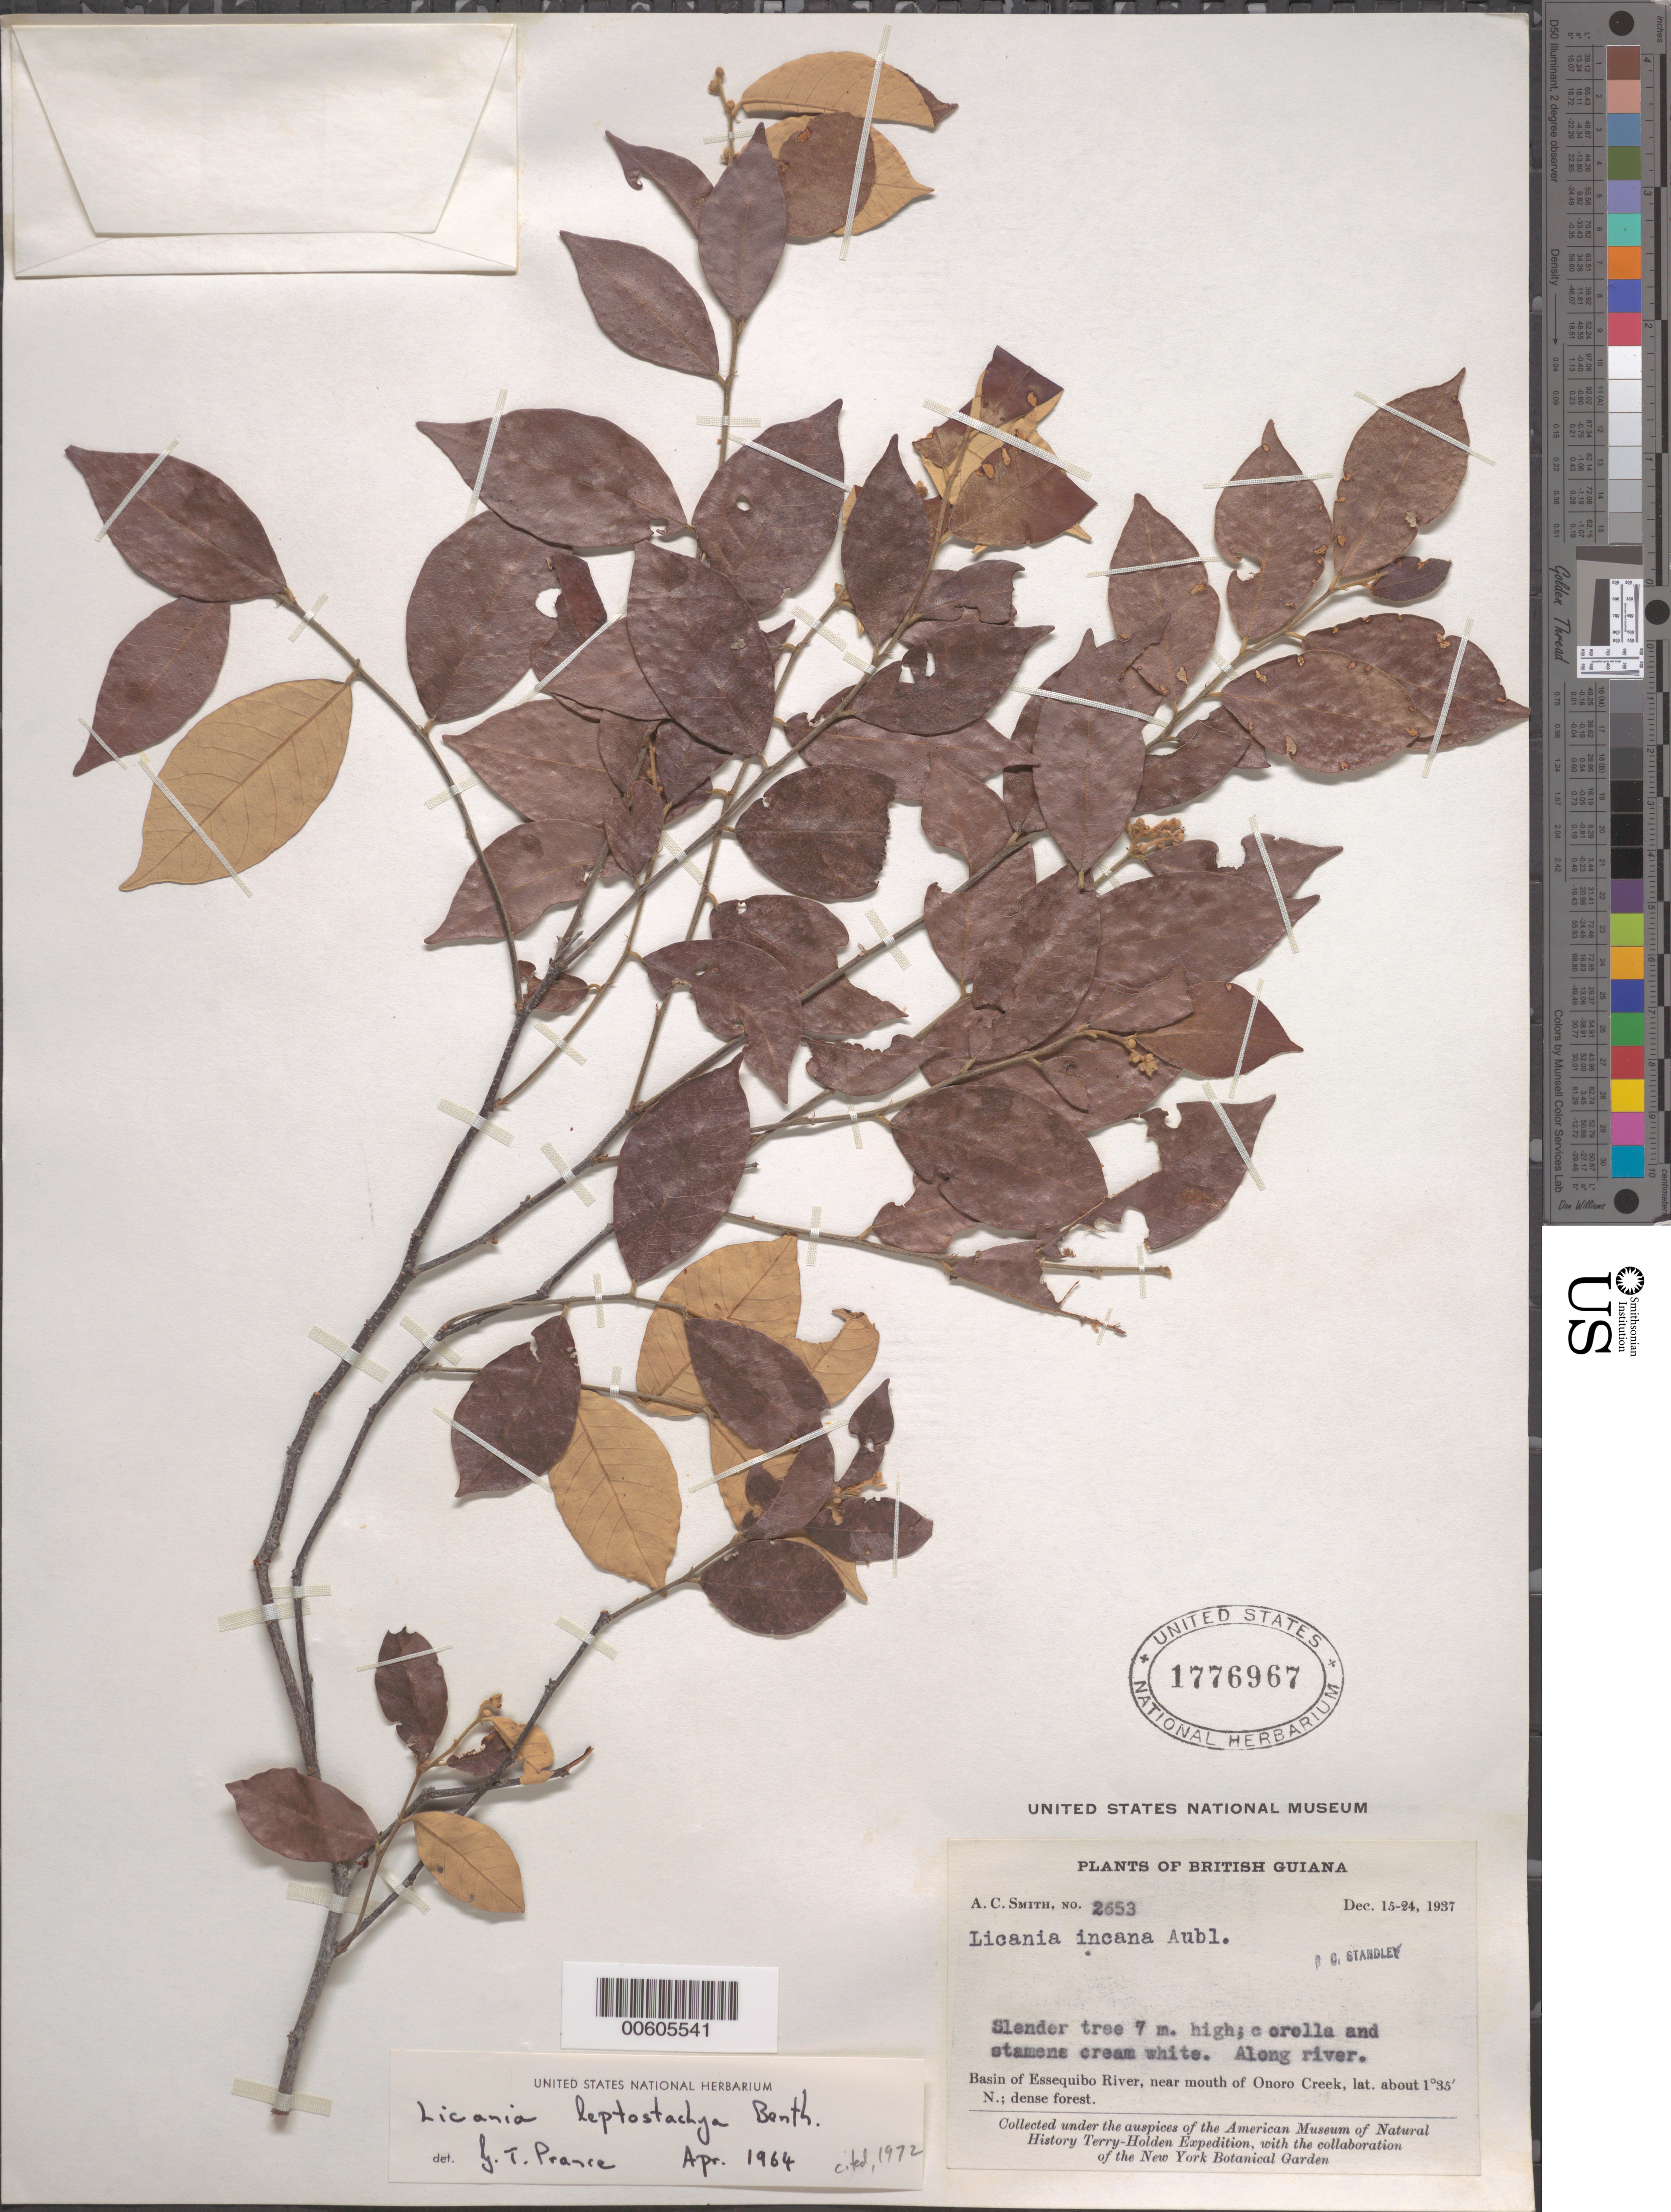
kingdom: Plantae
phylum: Tracheophyta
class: Magnoliopsida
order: Malpighiales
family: Chrysobalanaceae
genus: Licania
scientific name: Licania leptostachya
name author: Benth.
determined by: Prance, G. T.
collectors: A. C. Smith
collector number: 2653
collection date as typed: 15-Dec-37 to 24-Dec-37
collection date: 1937-12-15/1937-12-24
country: Guyana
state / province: U. Takutu-U. Essequibo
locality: Onoro Creek (near mouth), Essequibo River basin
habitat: Dense forest, along river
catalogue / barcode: US 1776967